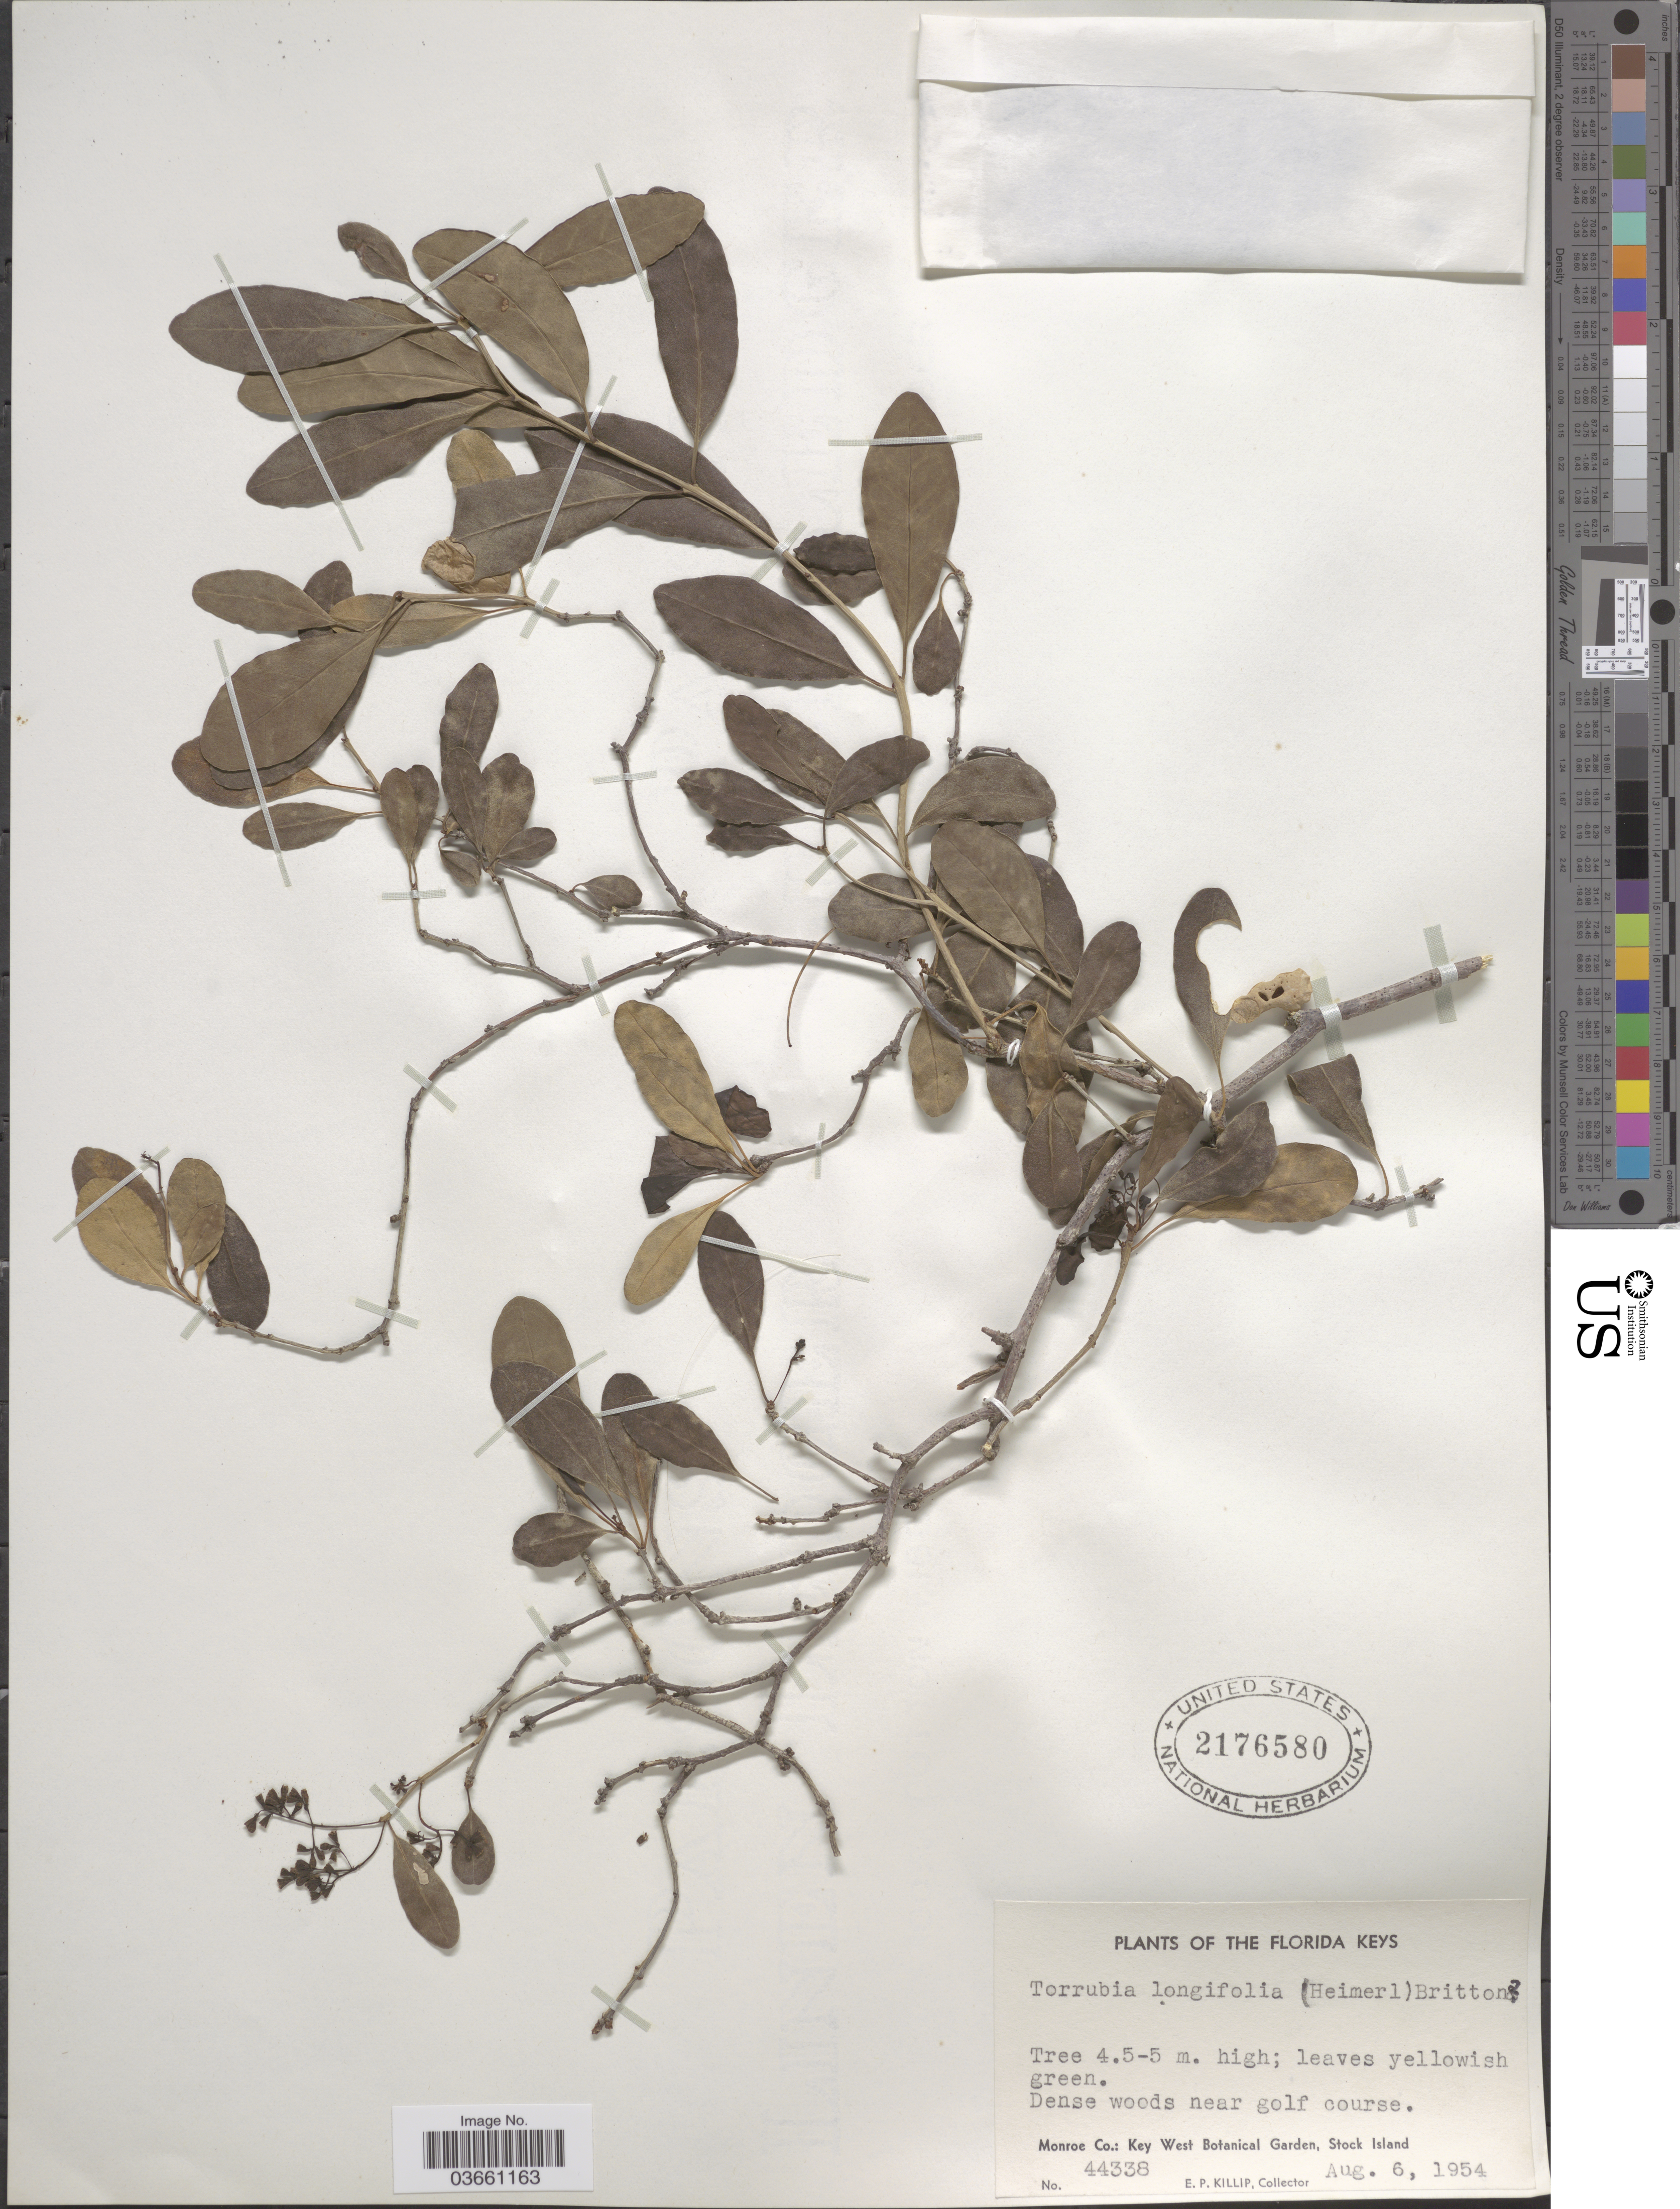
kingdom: Plantae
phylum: Tracheophyta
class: Magnoliopsida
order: Caryophyllales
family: Nyctaginaceae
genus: Guapira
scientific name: Guapira discolor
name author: (Spreng.) Little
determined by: Strong, Mark T., (BOT), Smithsonian Institution - National Museum of Natural History (UNITED STATES)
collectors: E. P. Killip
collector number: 44338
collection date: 1954-08-06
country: United States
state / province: Florida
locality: Florida Keys. Dense woods near golf course. Monroe Co.: Key West Botanical Garden, Stock Island.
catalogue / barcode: US 2176580